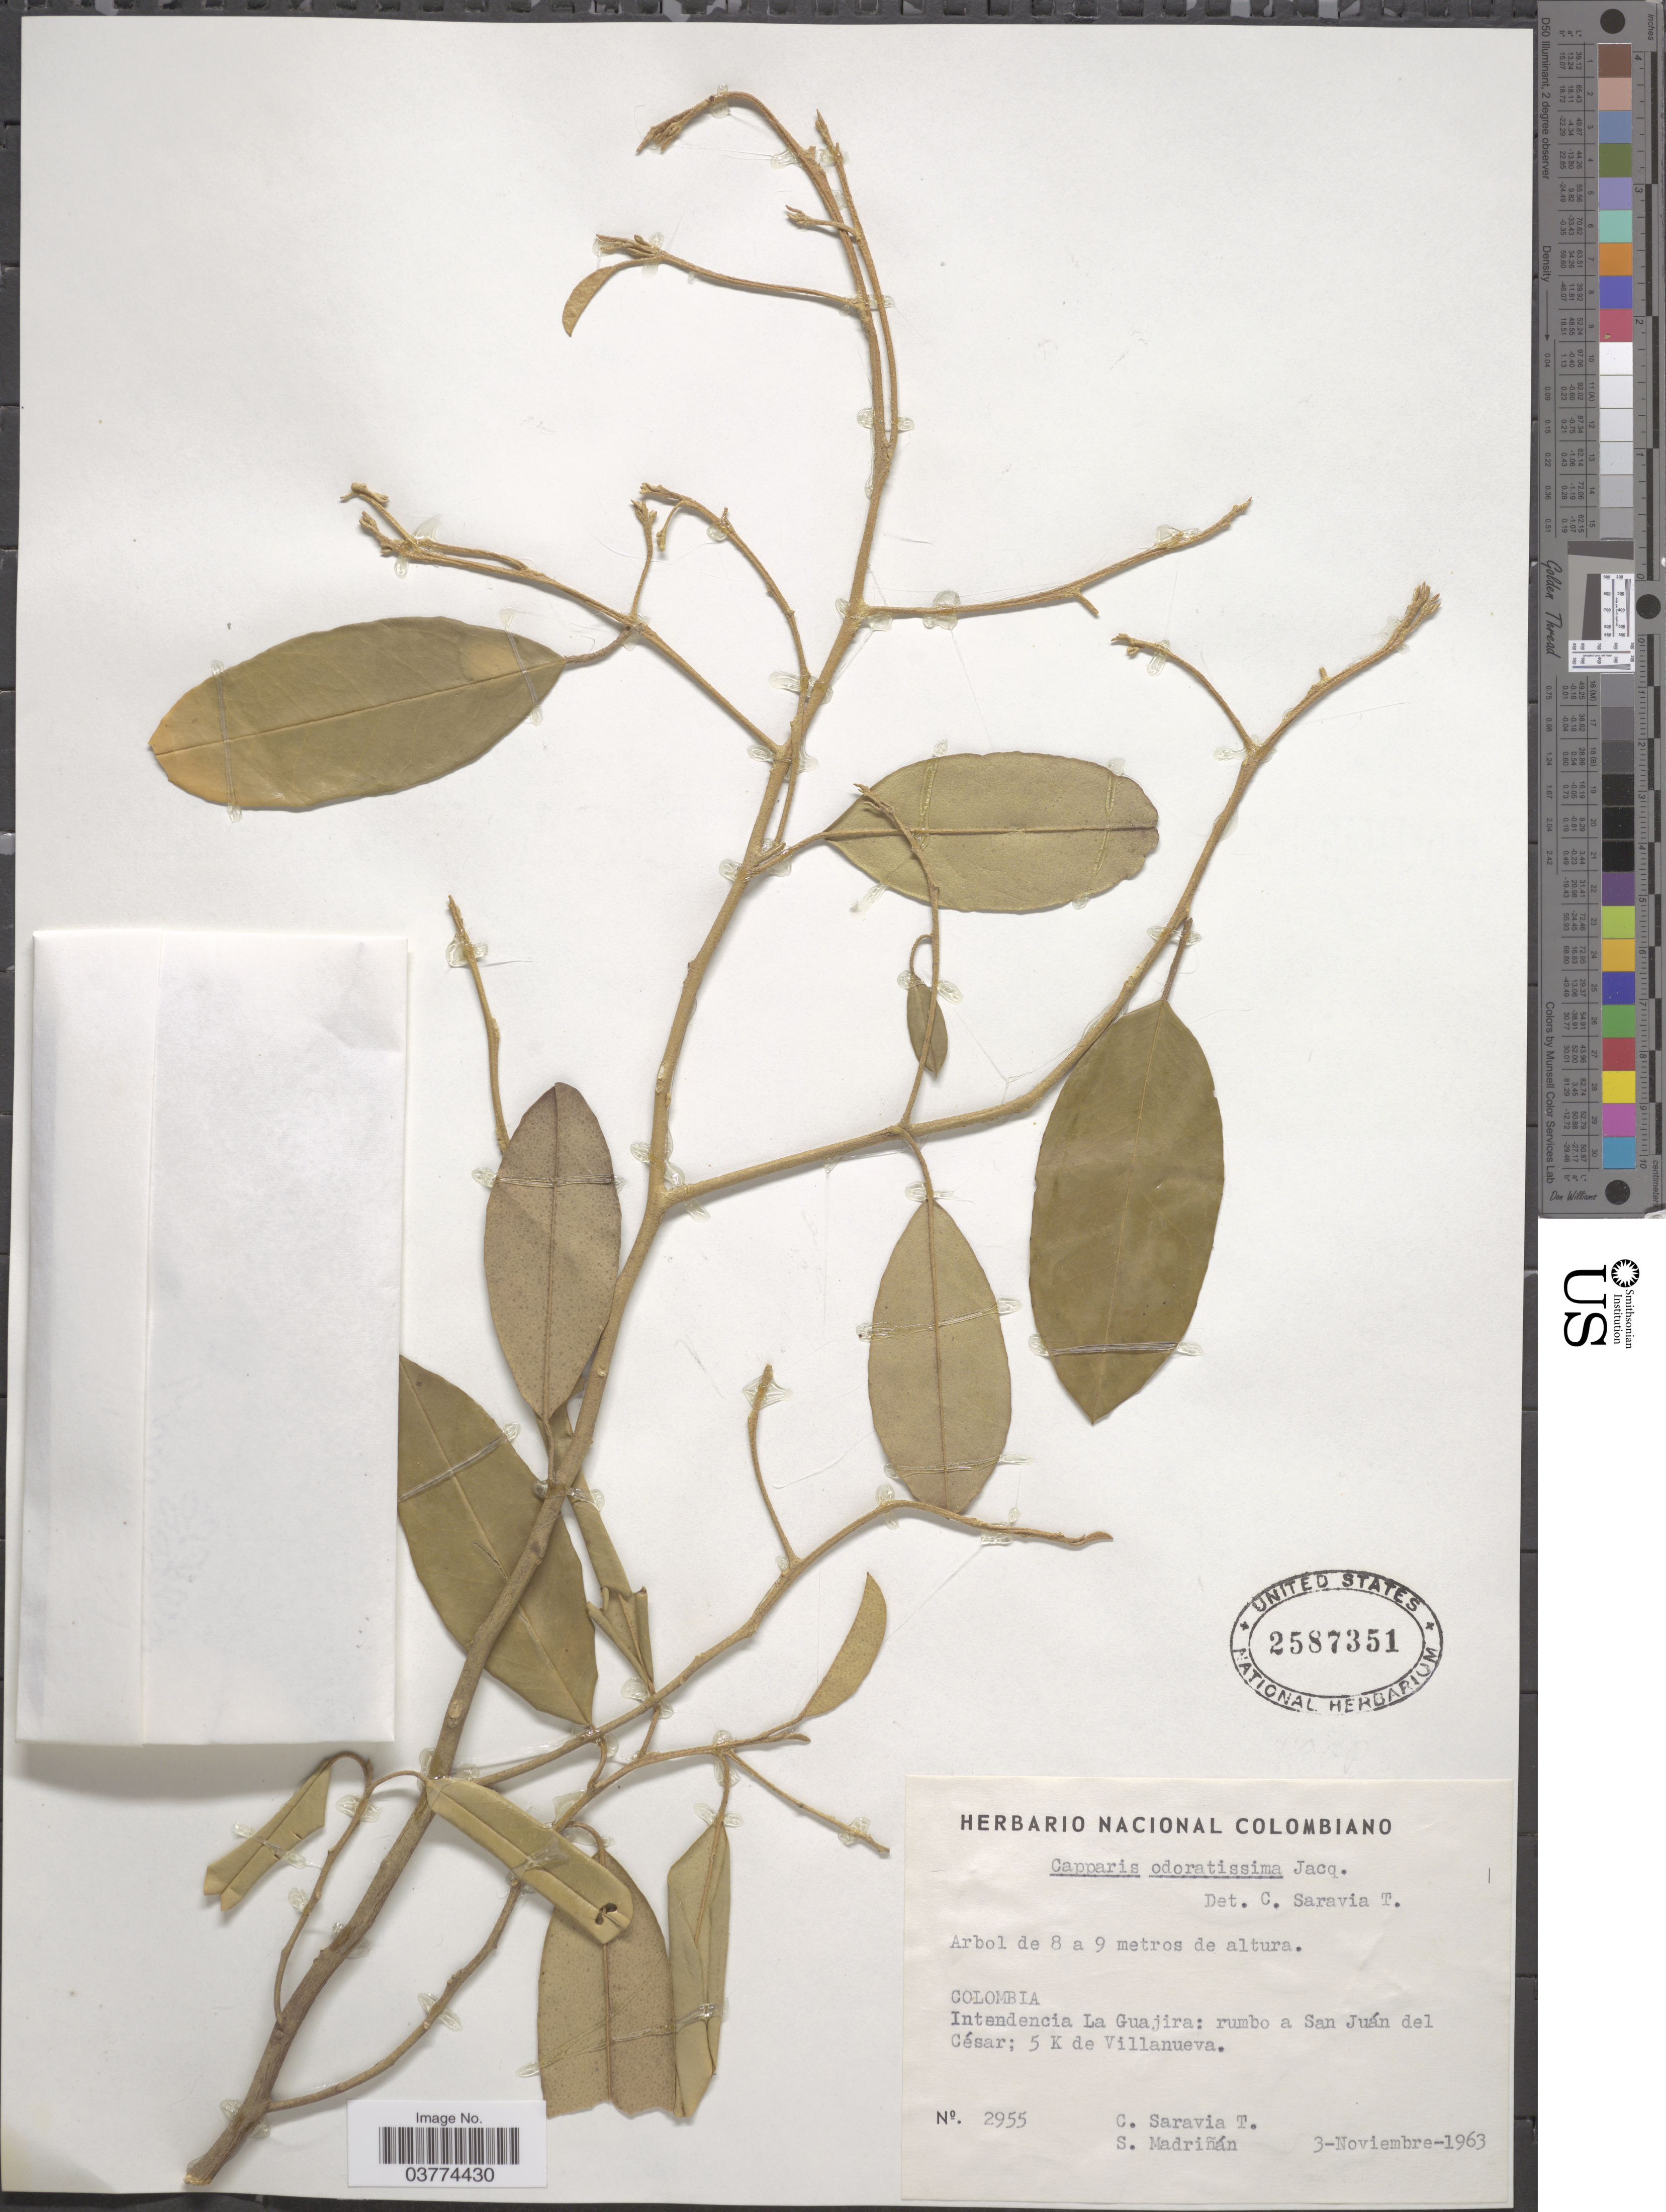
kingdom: Plantae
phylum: Tracheophyta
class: Magnoliopsida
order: Brassicales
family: Capparaceae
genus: Quadrella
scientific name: Quadrella odoratissima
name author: (Jacq.) Hutch.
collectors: C. Saravia T. & S. Madriñán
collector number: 2955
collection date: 1963-11-03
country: Colombia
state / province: La Guajira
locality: Intendencia La Guajira: rumbo a San Juán del César; 5 K de Villaneuva.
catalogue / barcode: US 2587351